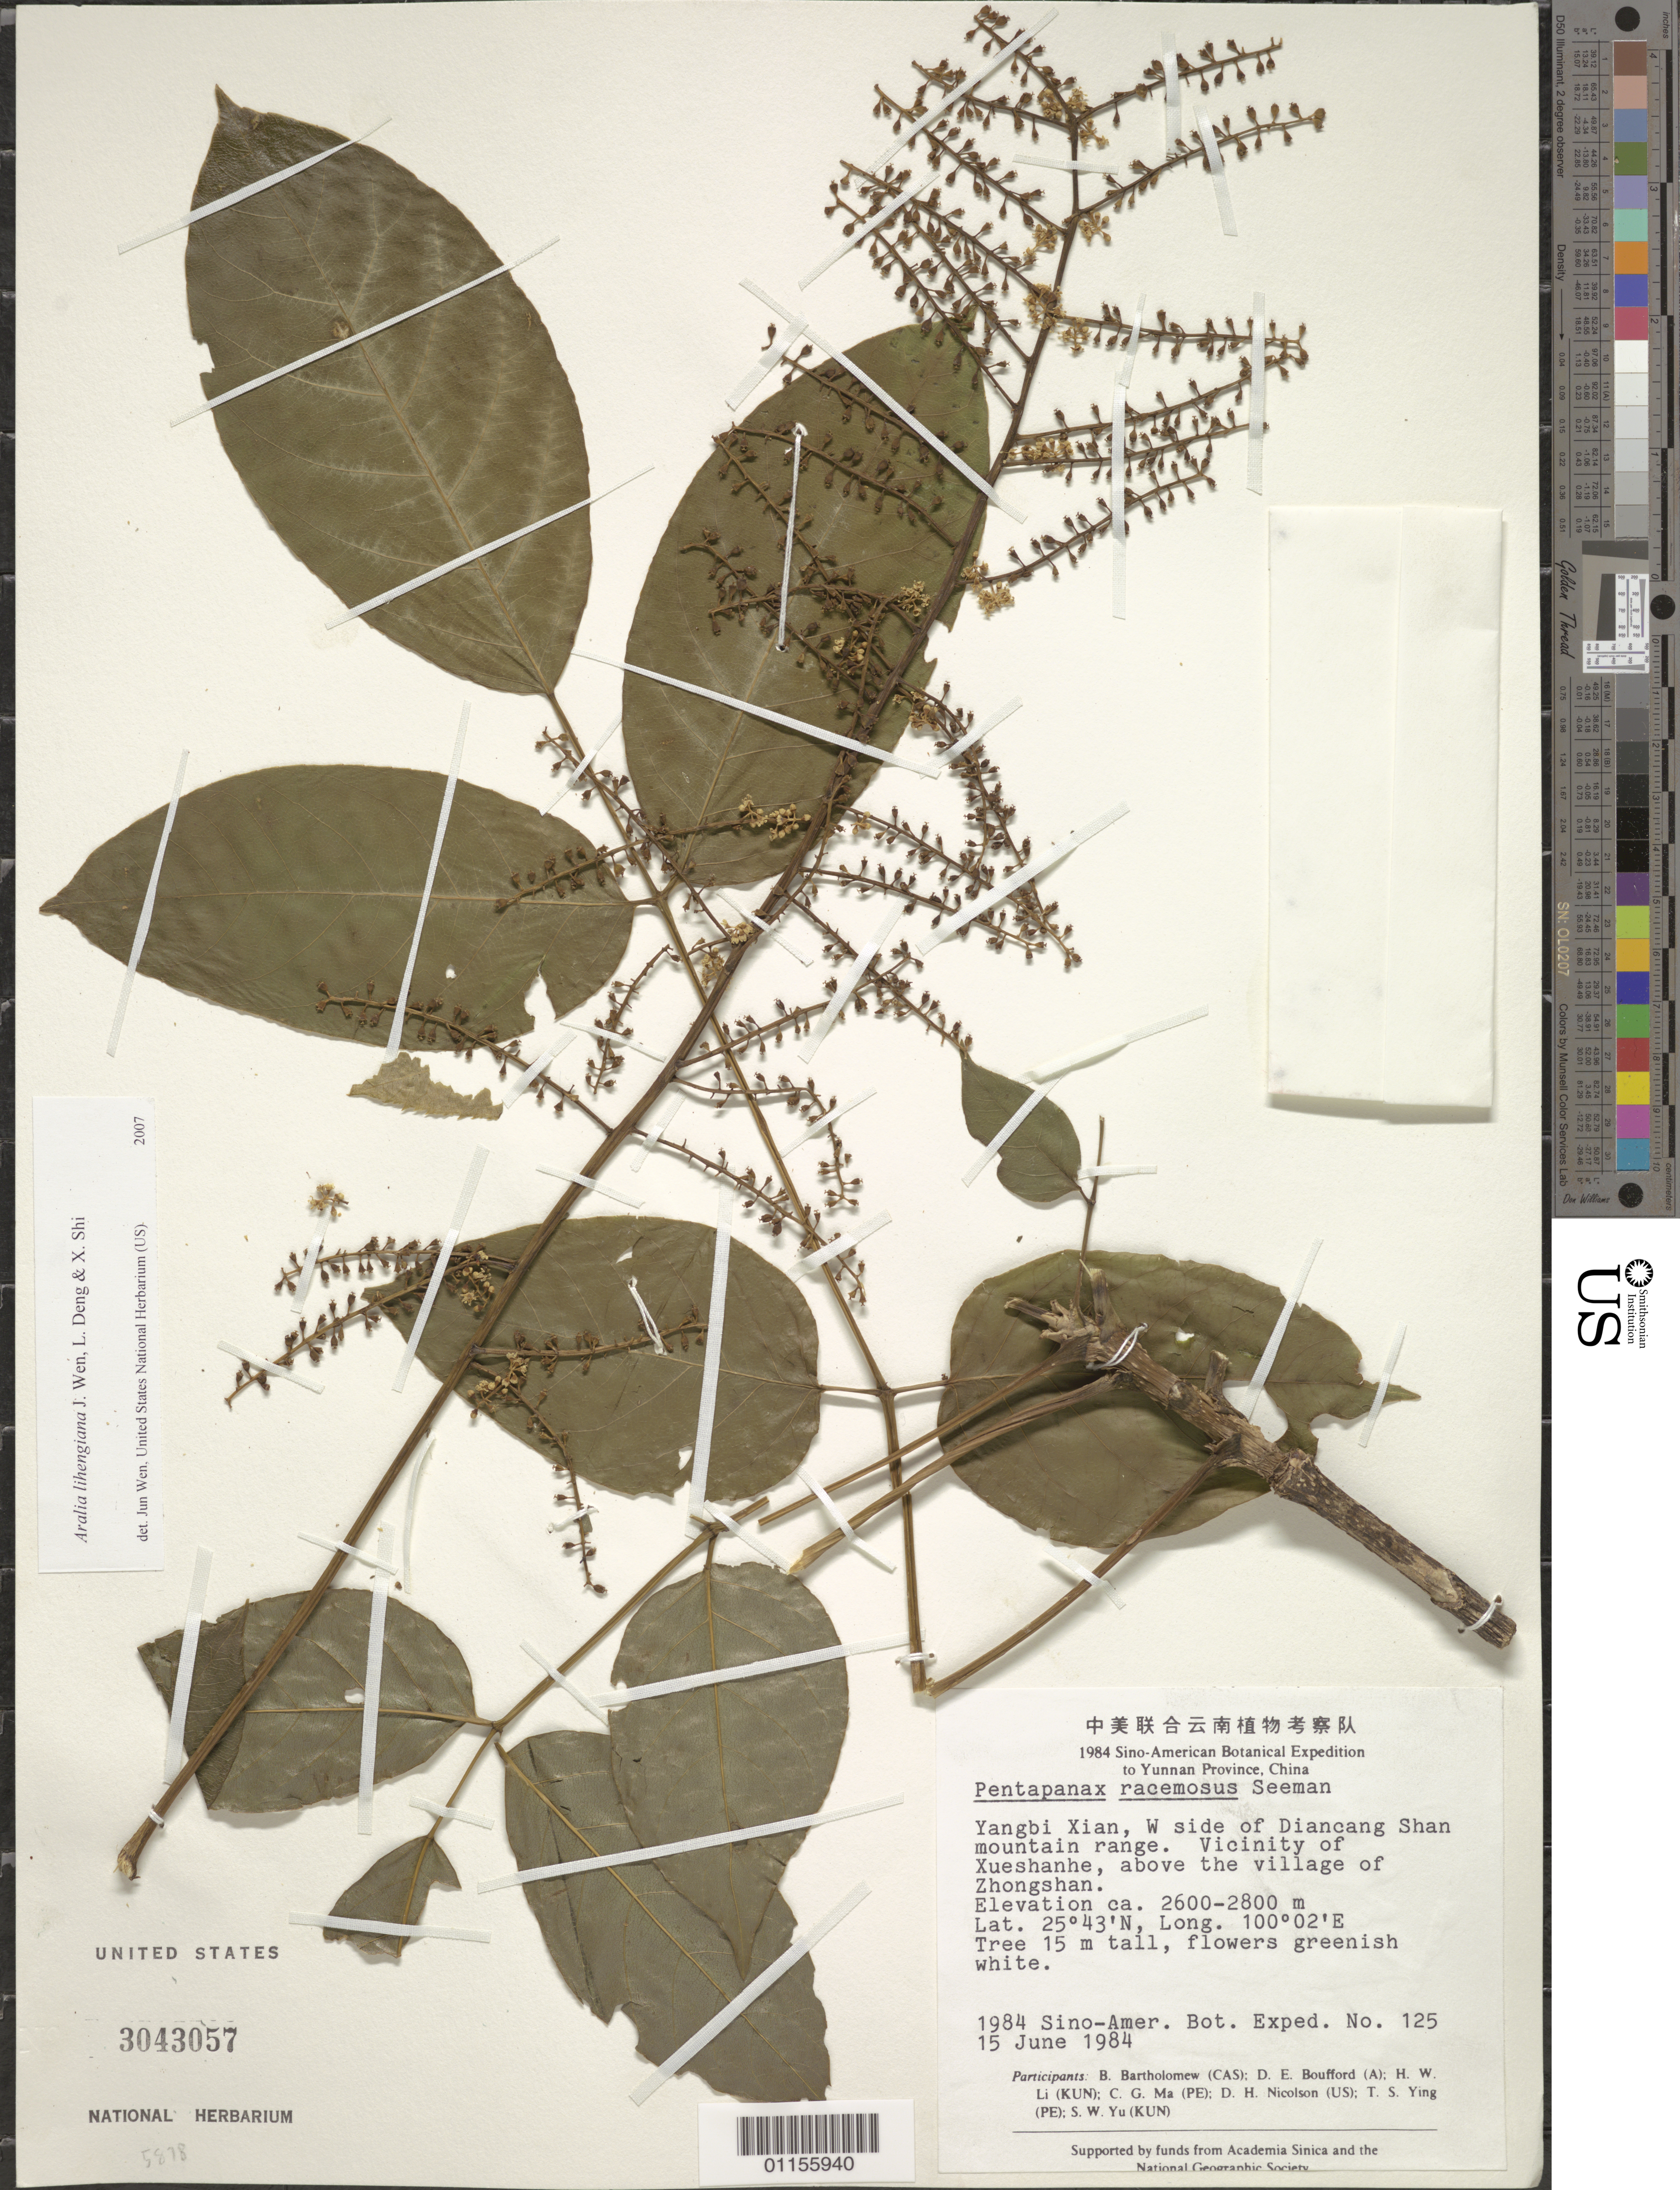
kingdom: Plantae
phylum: Tracheophyta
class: Magnoliopsida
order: Apiales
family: Araliaceae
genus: Aralia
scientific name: Aralia lihengiana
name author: J. Wen & et al.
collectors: B. M. Bartholomew, D. E. Boufford, H. W. Li, C. Ma, D. H. Nicolson, T. Ying & S. Yu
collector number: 125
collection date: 1984-06-15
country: China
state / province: Yunnan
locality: Yangbi Xian, W side of Diancang Shan Mt Range. Vicinity of Xueshanhe, above the village of Zhongshan.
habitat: Tree.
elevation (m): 2600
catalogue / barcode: US 3043057